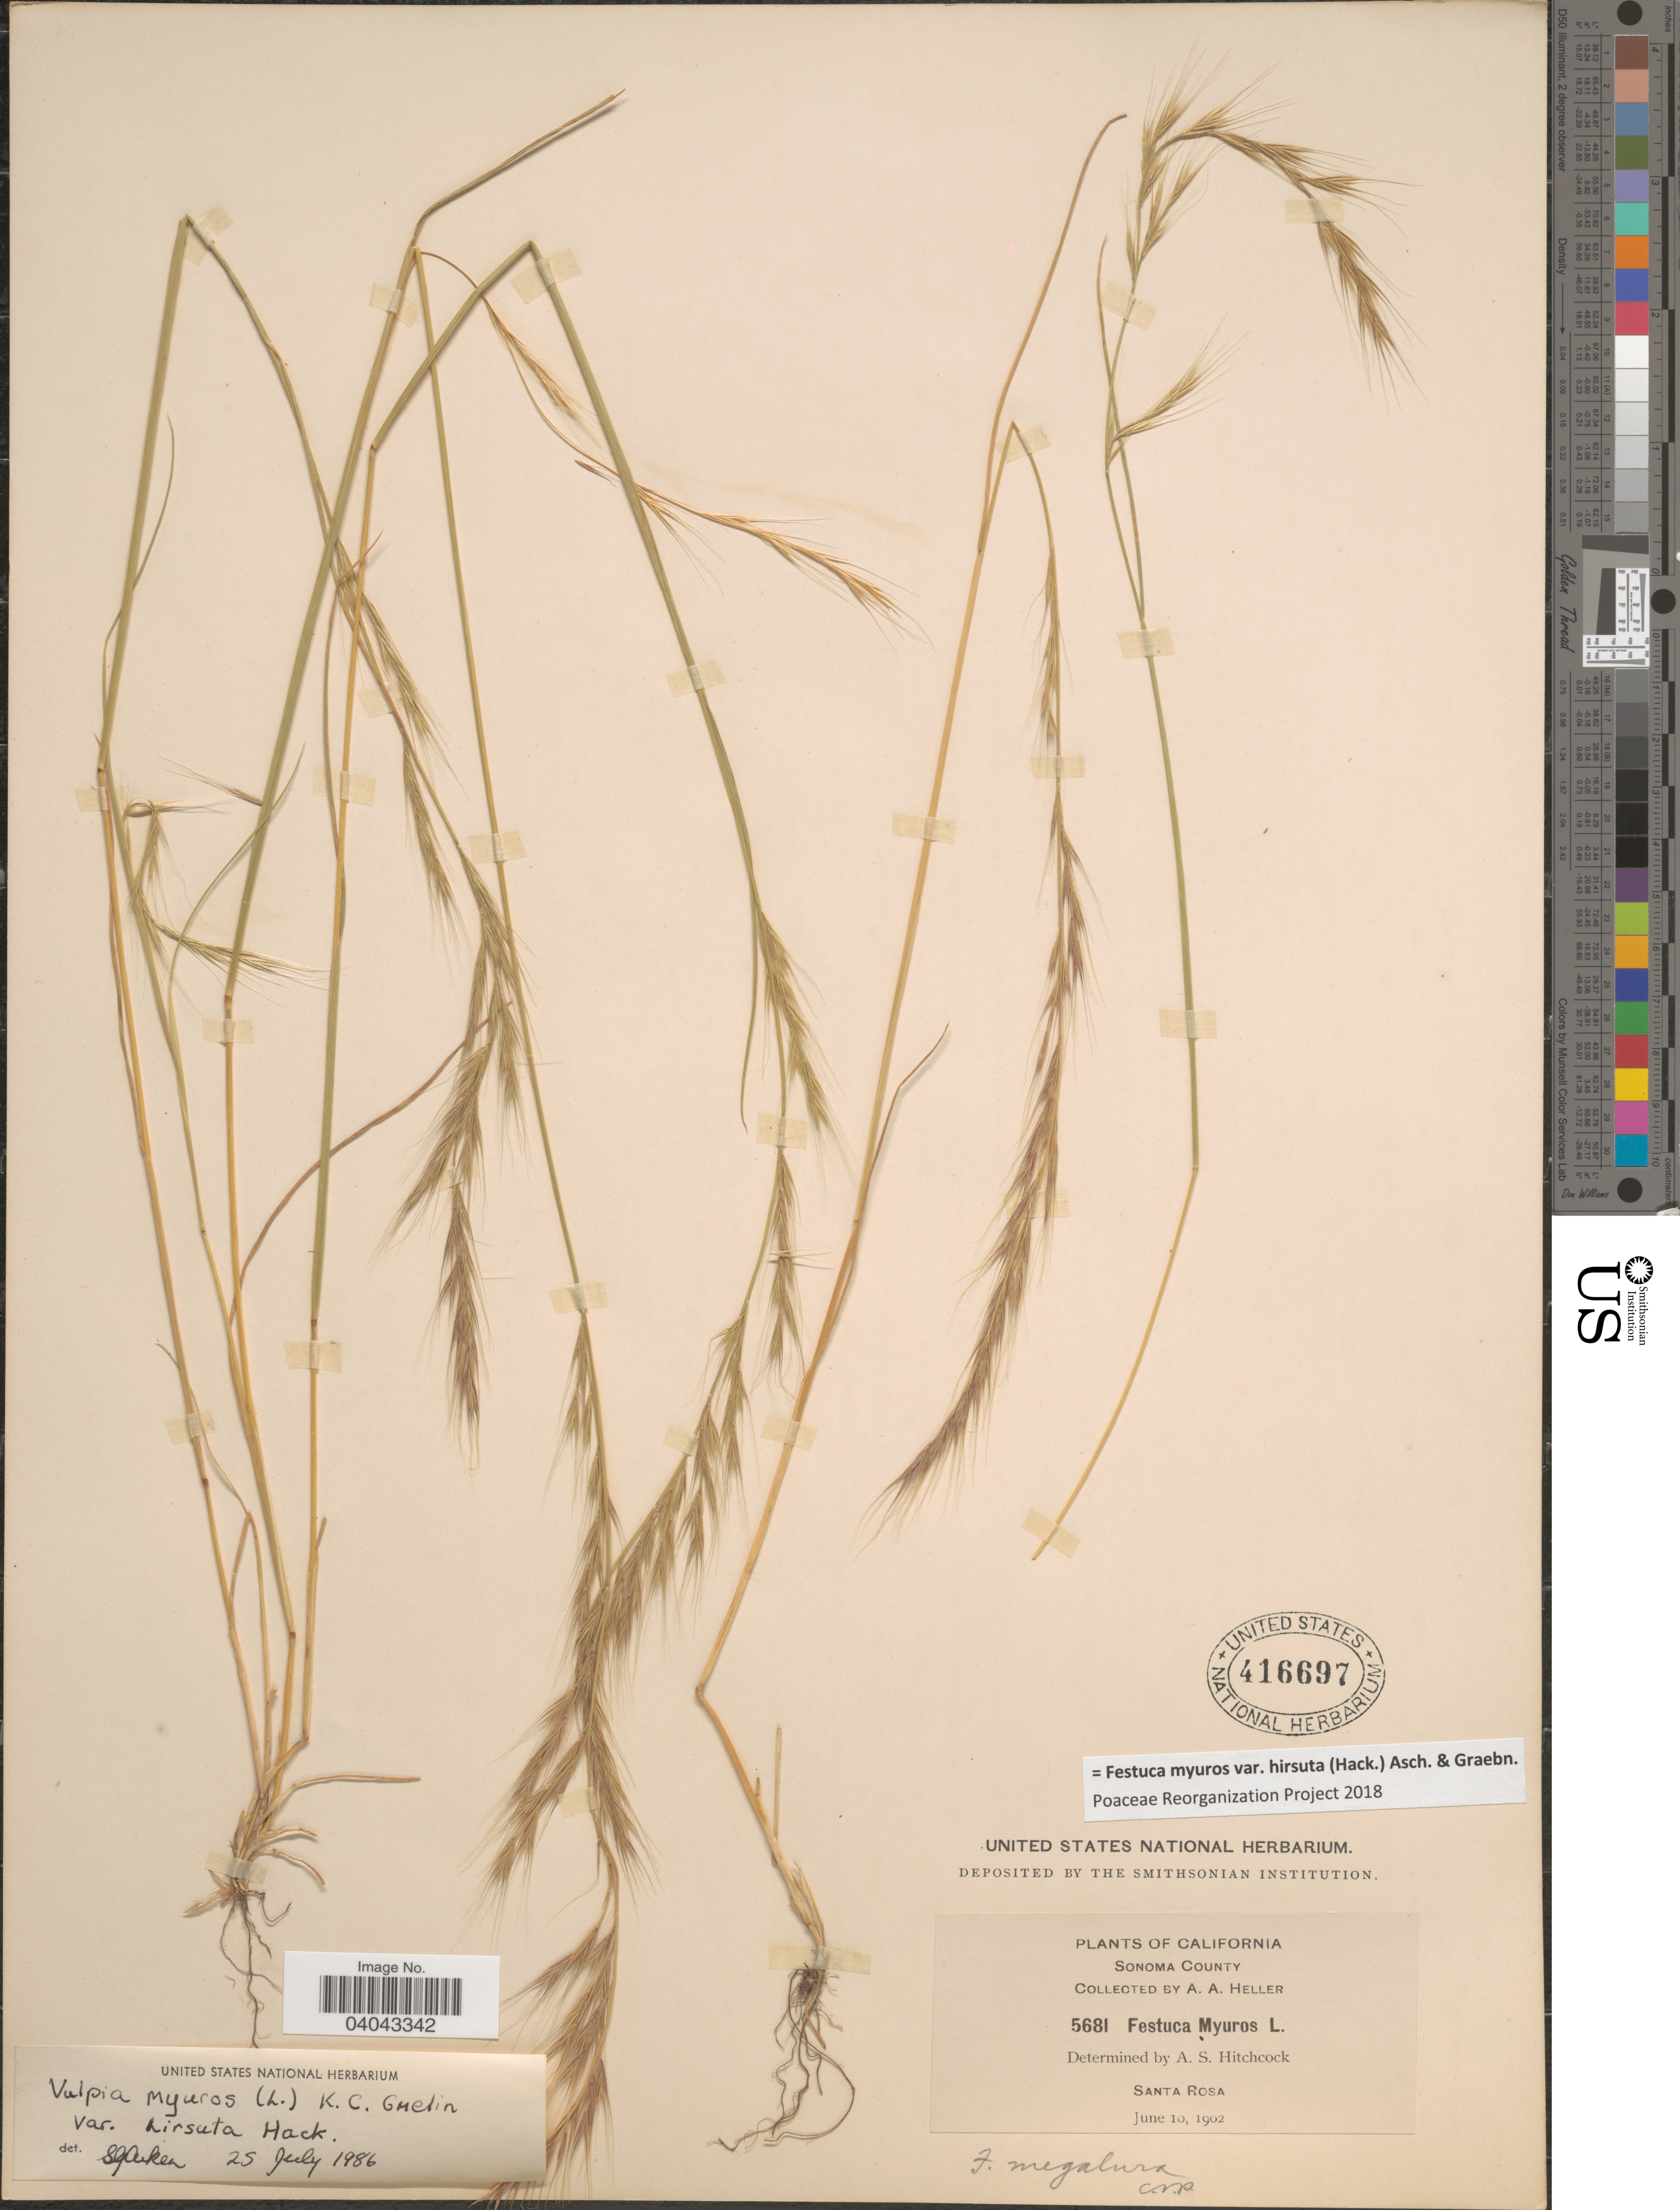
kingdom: Plantae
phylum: Tracheophyta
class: Liliopsida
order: Poales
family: Poaceae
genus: Festuca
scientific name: Festuca myuros var. hirsuta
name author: (Hack.) Asch. & Graebn.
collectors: A. A. Heller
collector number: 5681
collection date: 1902-06-10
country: United States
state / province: California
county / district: Sonoma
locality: Sonoma County. Santa Rosa.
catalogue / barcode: US 416697